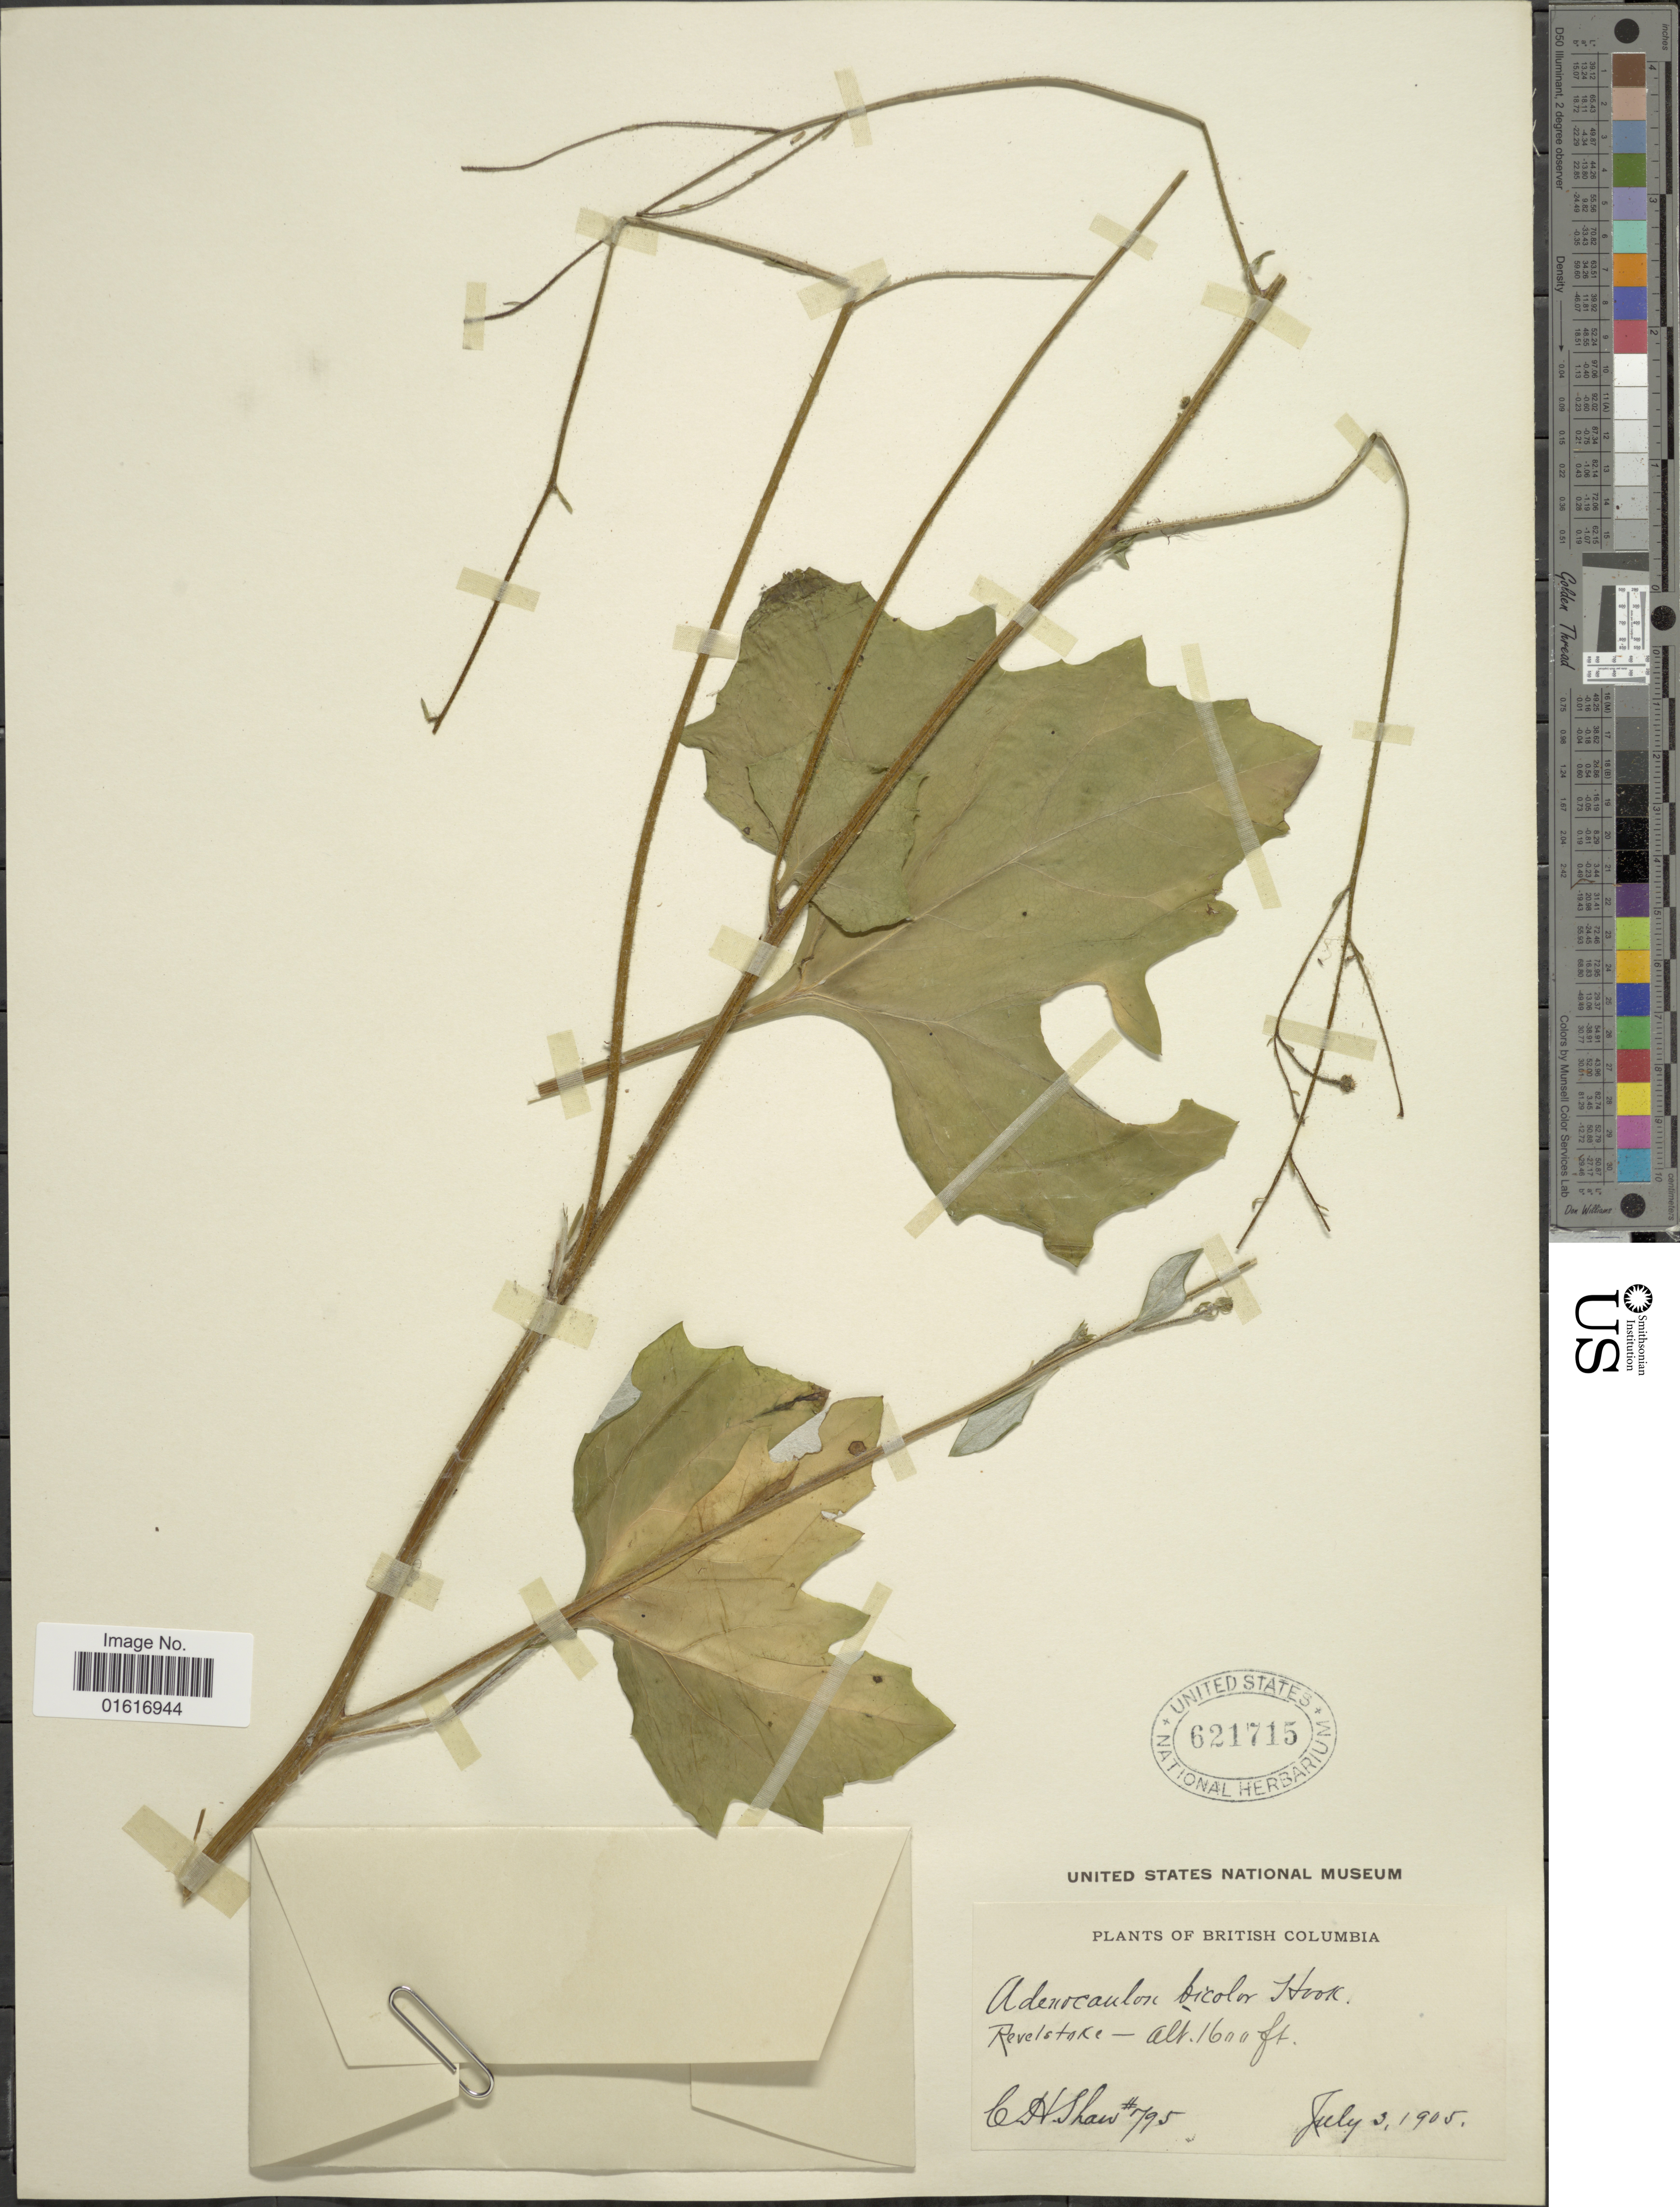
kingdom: Plantae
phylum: Tracheophyta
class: Magnoliopsida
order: Asterales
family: Asteraceae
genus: Adenocaulon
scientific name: Adenocaulon bicolor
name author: Hook.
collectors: C. H. Shaw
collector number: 795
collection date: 1905-07-03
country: Canada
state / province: British Columbia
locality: Revelstoke.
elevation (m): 488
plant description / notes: No precise locality correction needed.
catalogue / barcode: US 621715